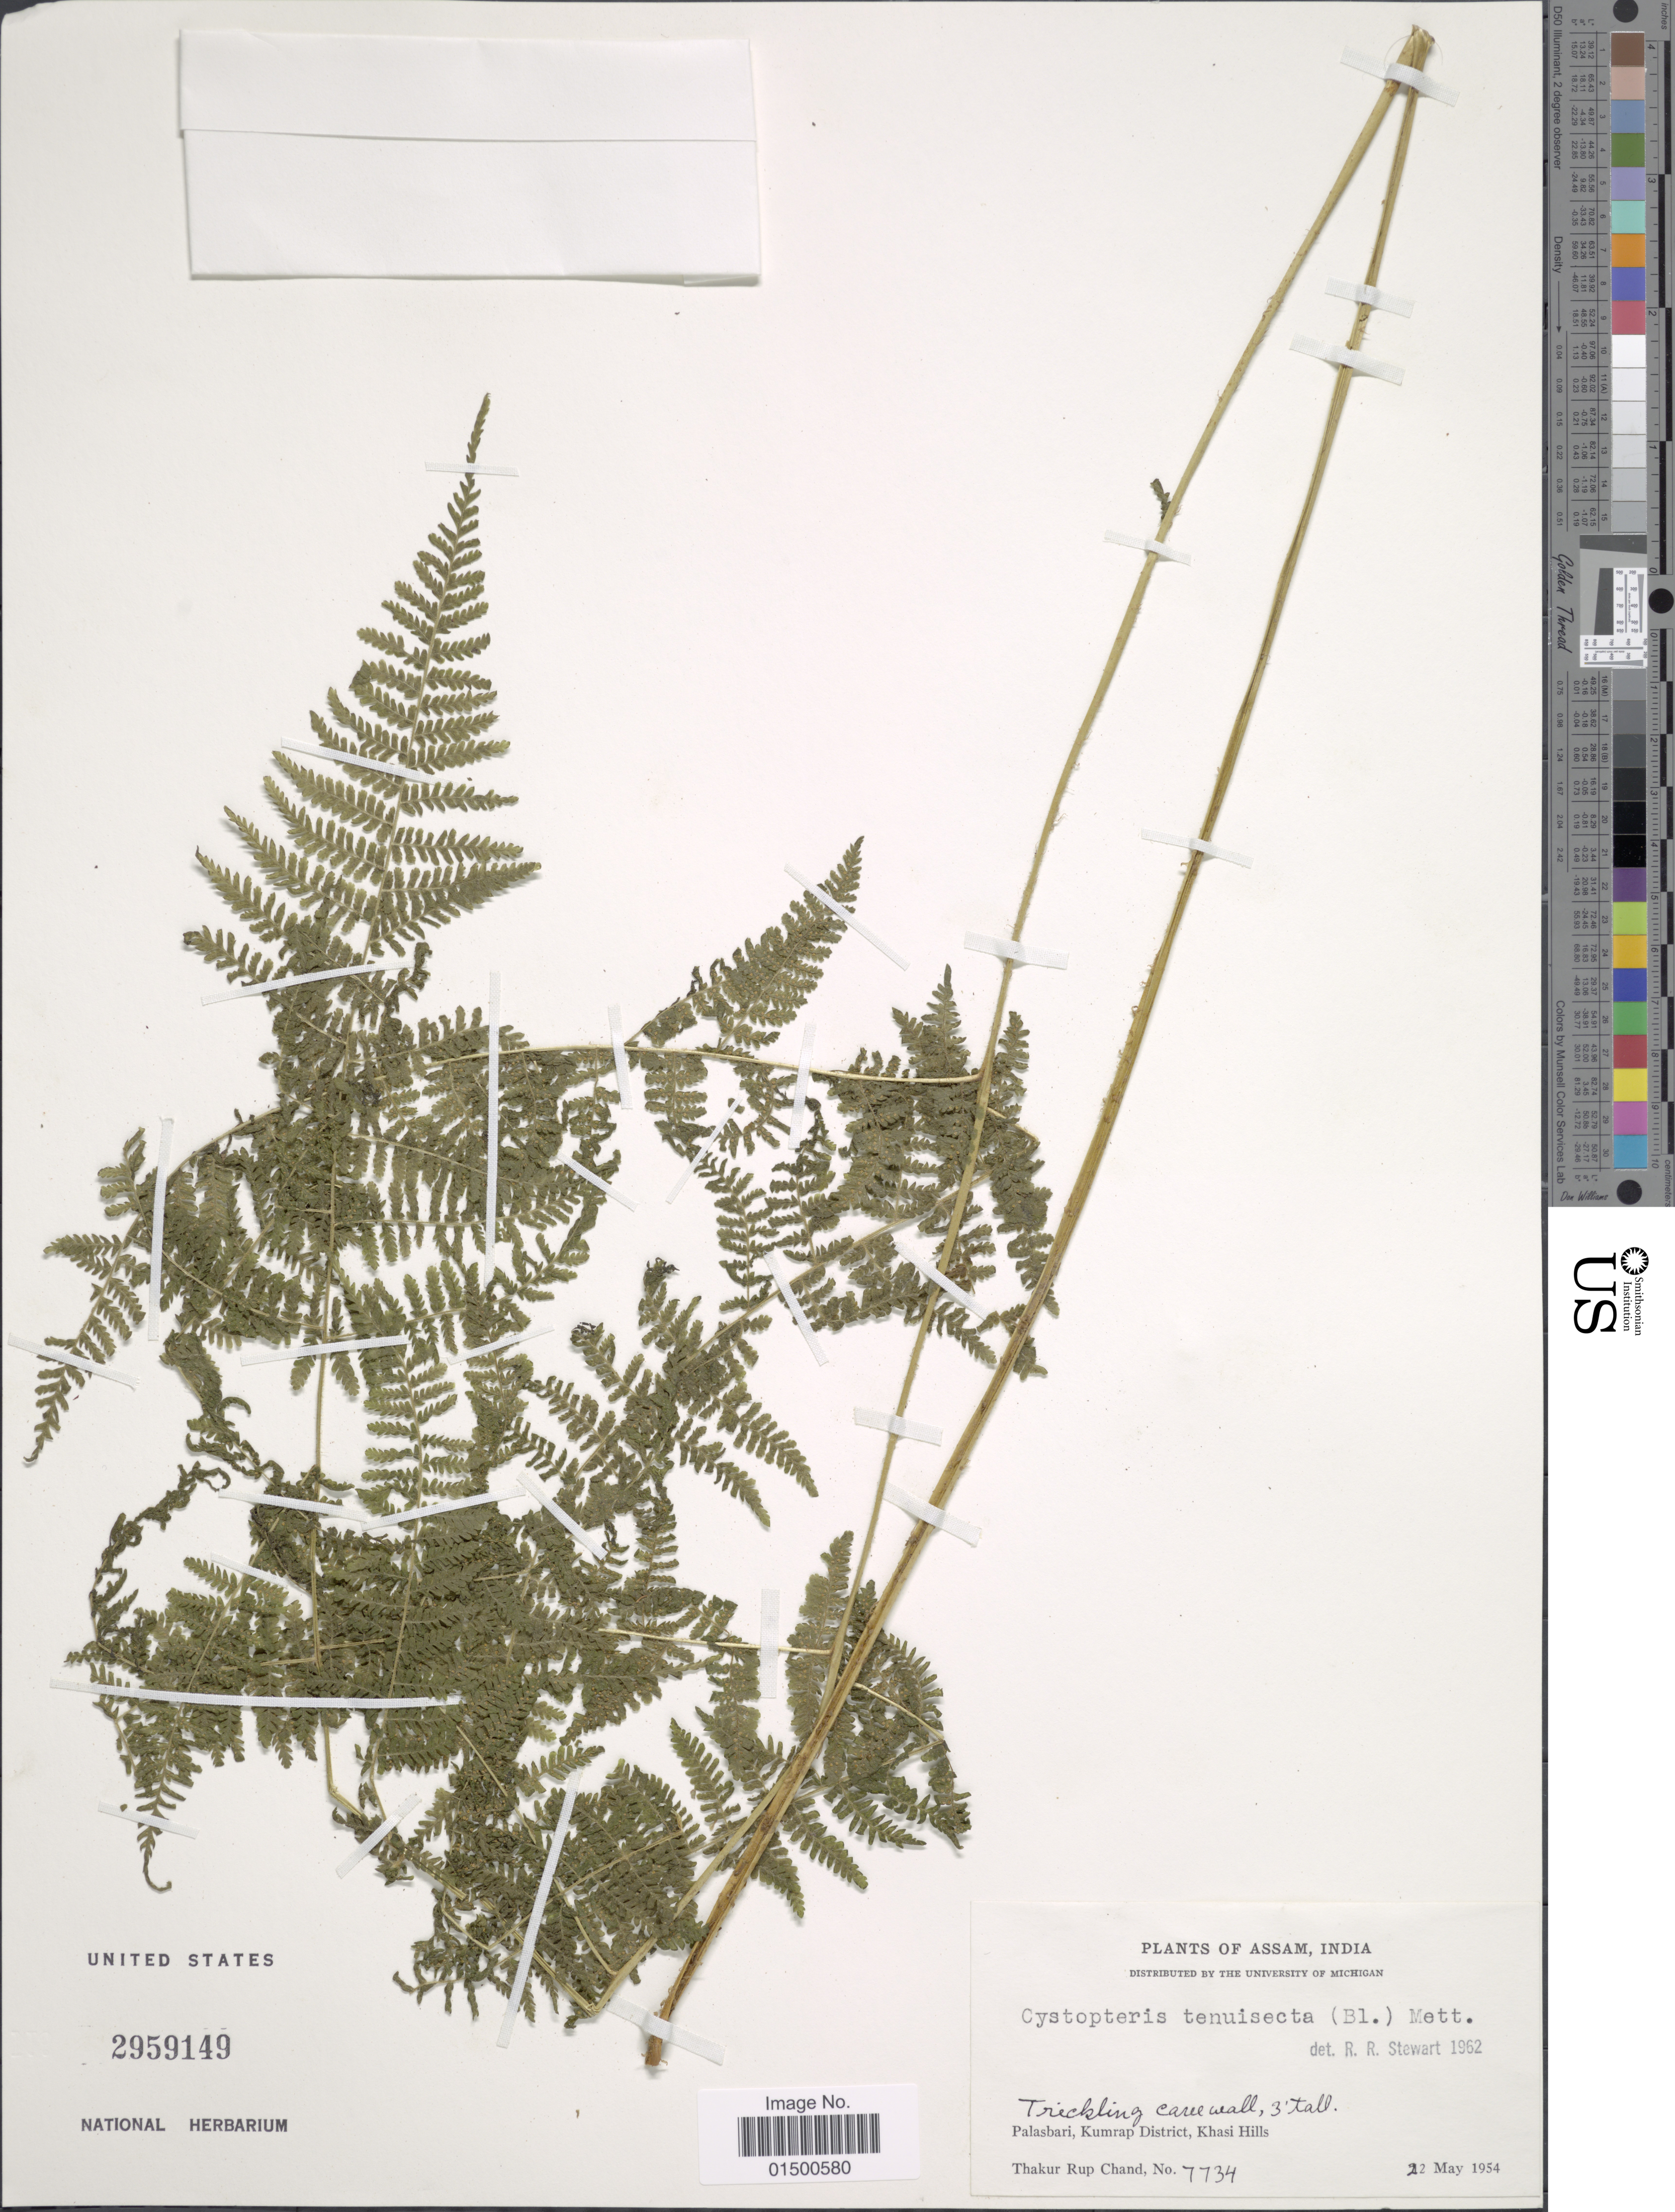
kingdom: Plantae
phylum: Tracheophyta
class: Polypodiopsida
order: Polypodiales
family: Cystopteridaceae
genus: Acystopteris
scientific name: Acystopteris tenuisecta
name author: (Blume) Tagawa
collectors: T. R. Chand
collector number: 7734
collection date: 1954-05-22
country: India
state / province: Assam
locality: Palasbari, Kumrap District, Khasi Hills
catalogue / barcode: US 2959149